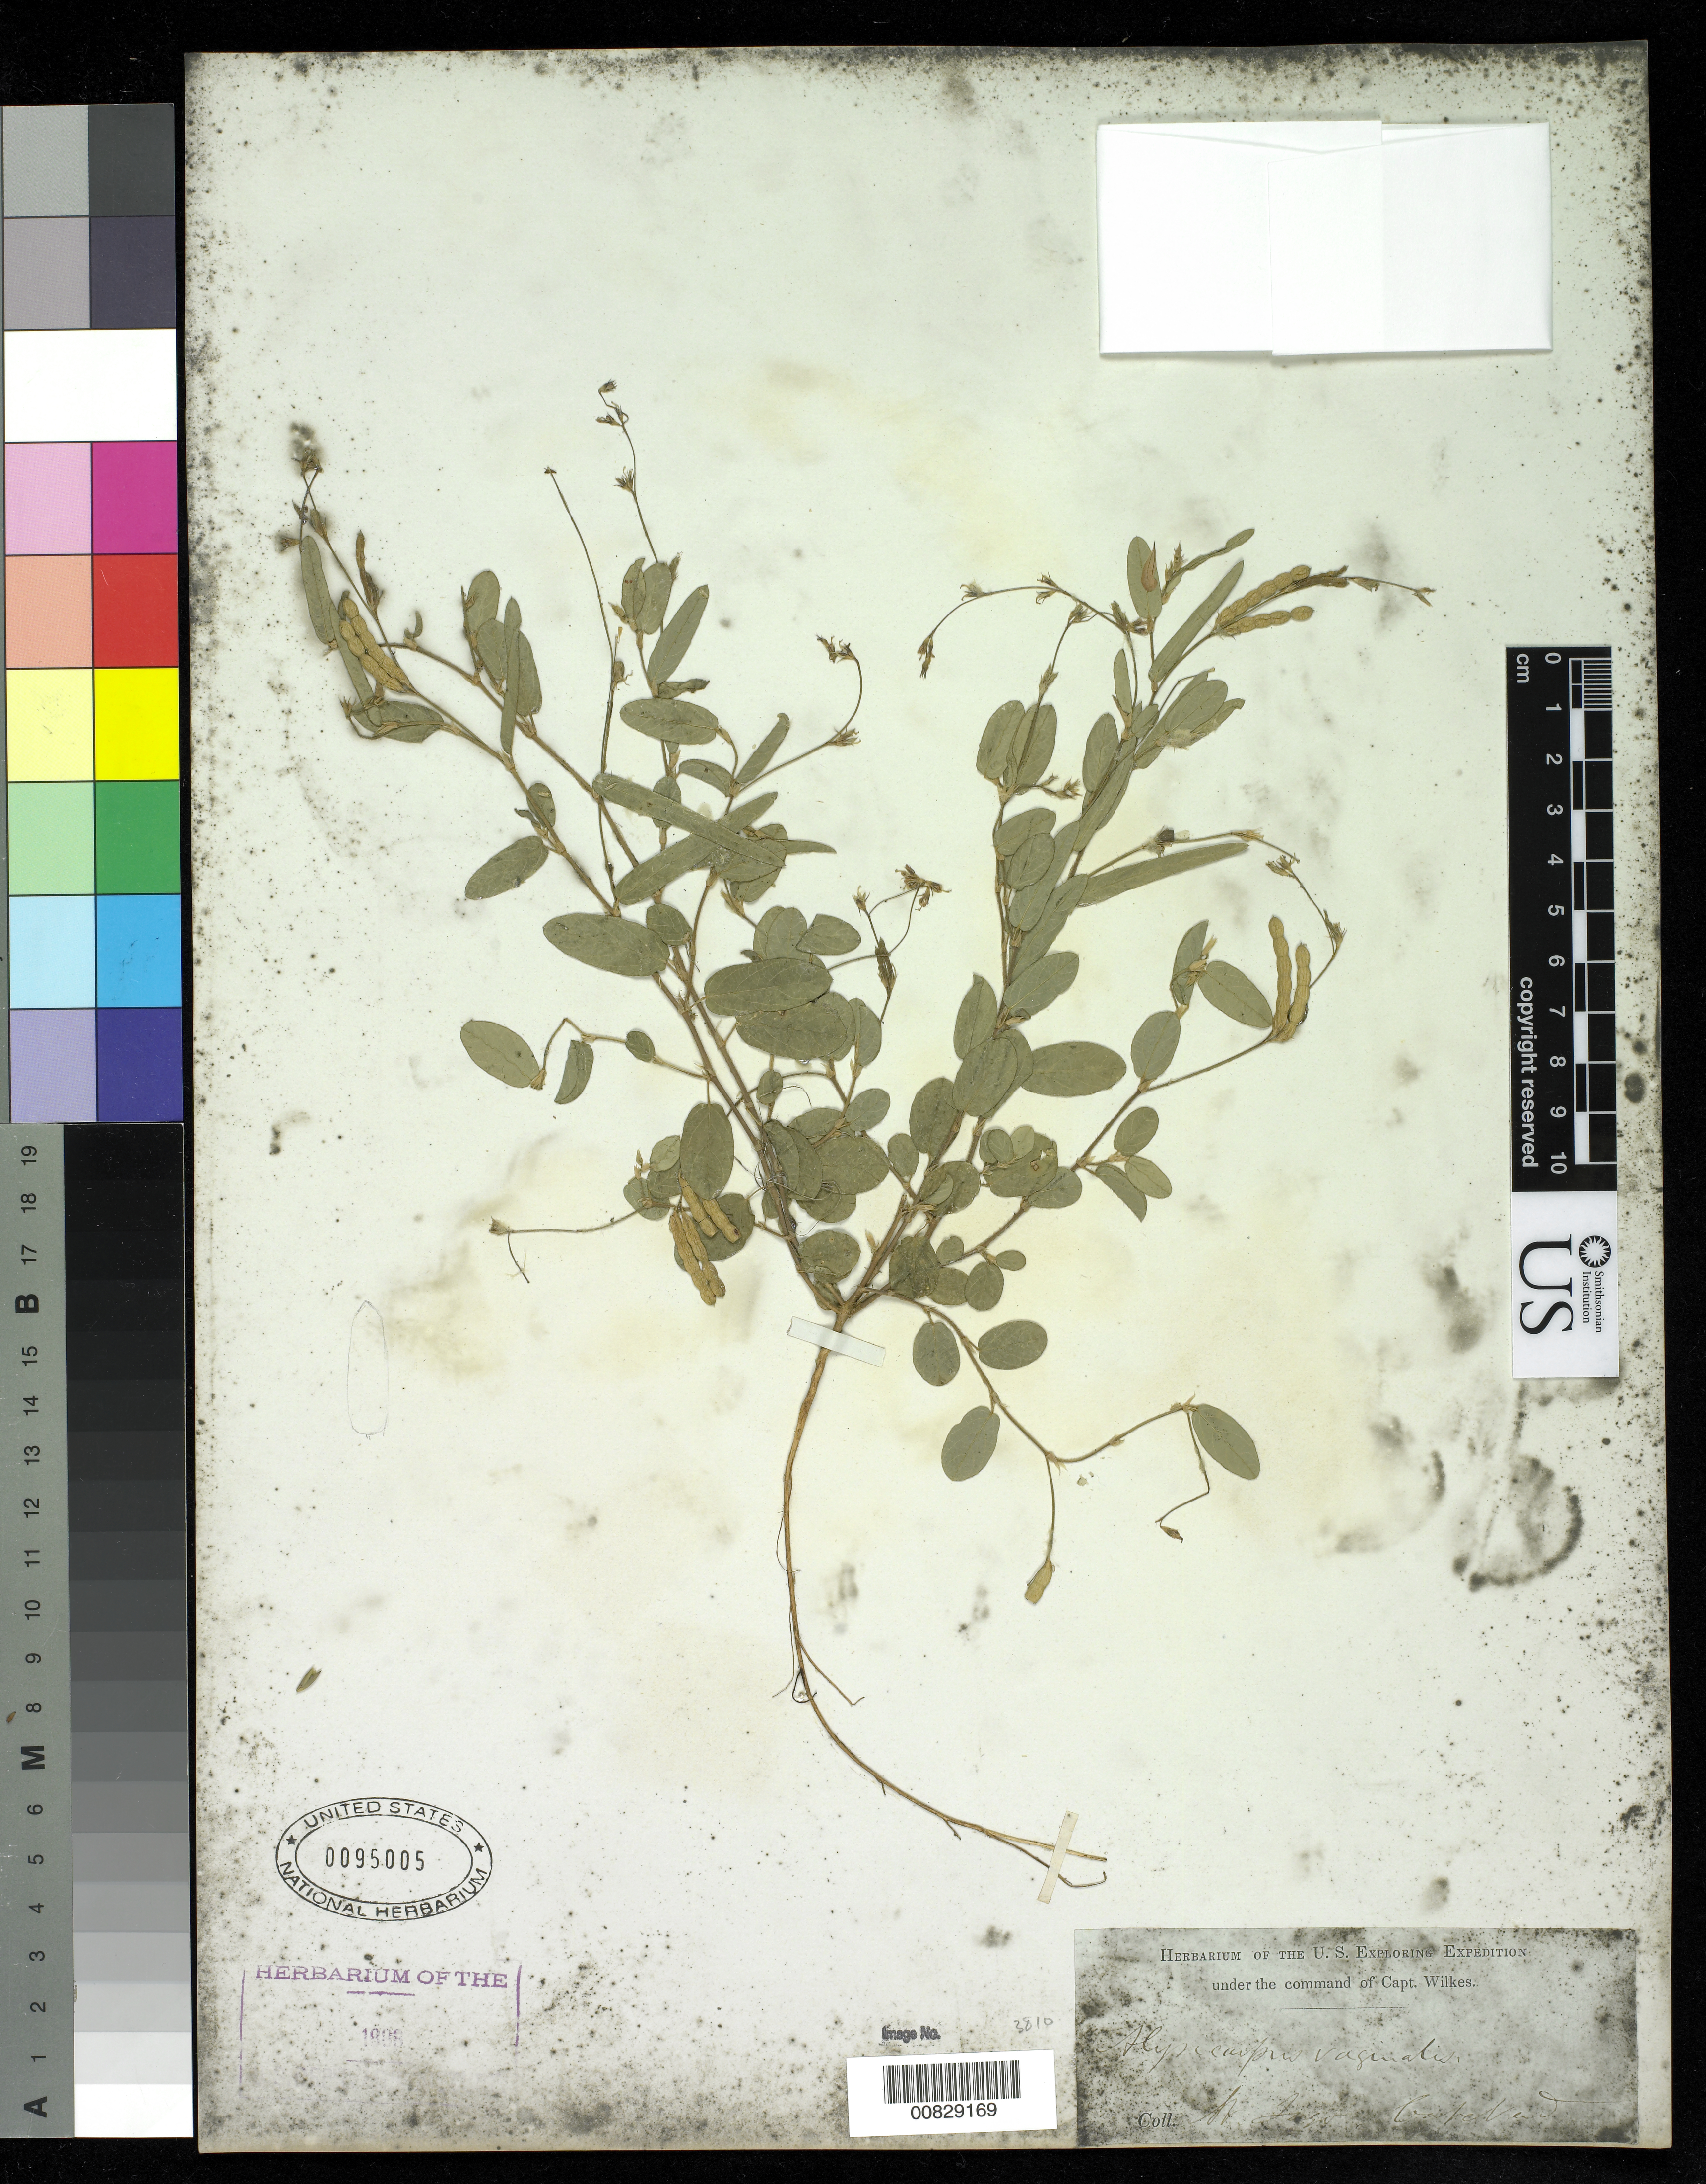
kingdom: Plantae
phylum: Tracheophyta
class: Magnoliopsida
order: Fabales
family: Fabaceae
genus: Alysicarpus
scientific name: Alysicarpus vaginalis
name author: (L.) DC.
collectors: Wilkes Explor. Exped.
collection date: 1838/1842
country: Cape Verde Islands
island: Cape Verde Is.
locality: N. Jago, Cape Verde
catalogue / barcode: US 95005